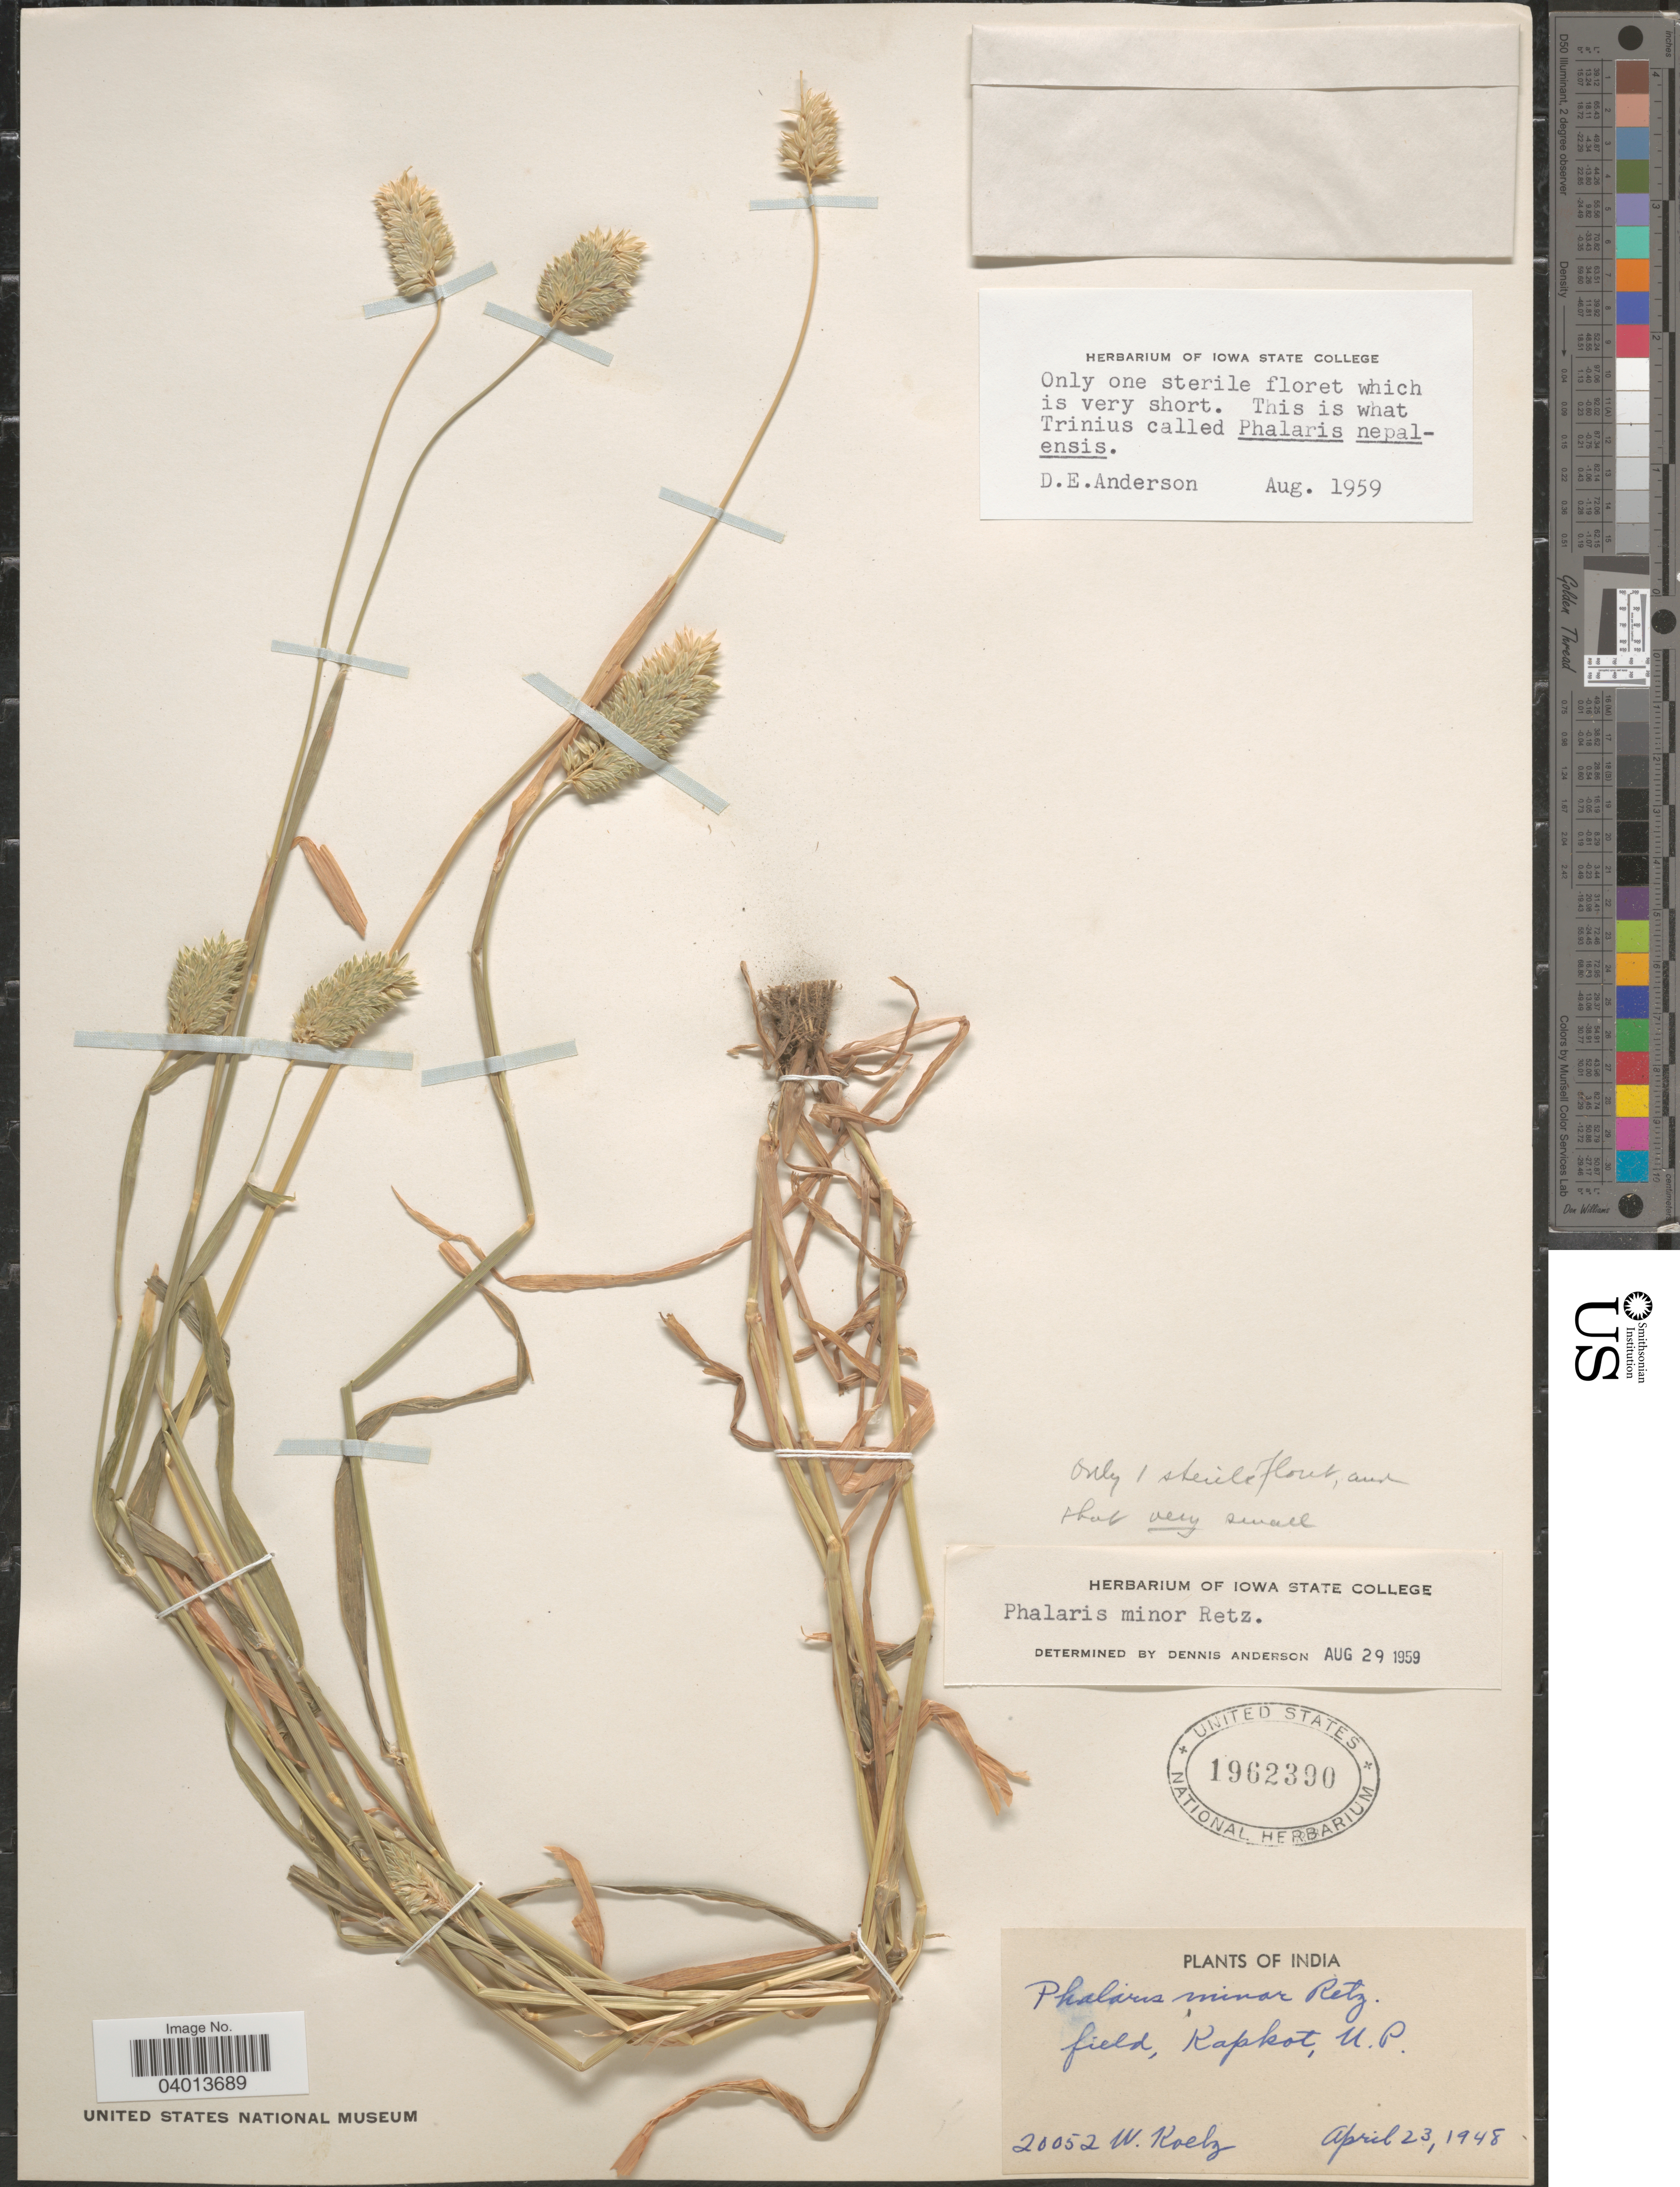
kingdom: Plantae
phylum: Tracheophyta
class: Liliopsida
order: Poales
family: Poaceae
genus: Phalaris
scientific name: Phalaris minor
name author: Retz.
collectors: W. Koelz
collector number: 20052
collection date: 1948-04-23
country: India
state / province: Uttar Pradesh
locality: Kapkot, U. P.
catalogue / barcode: US 1962390